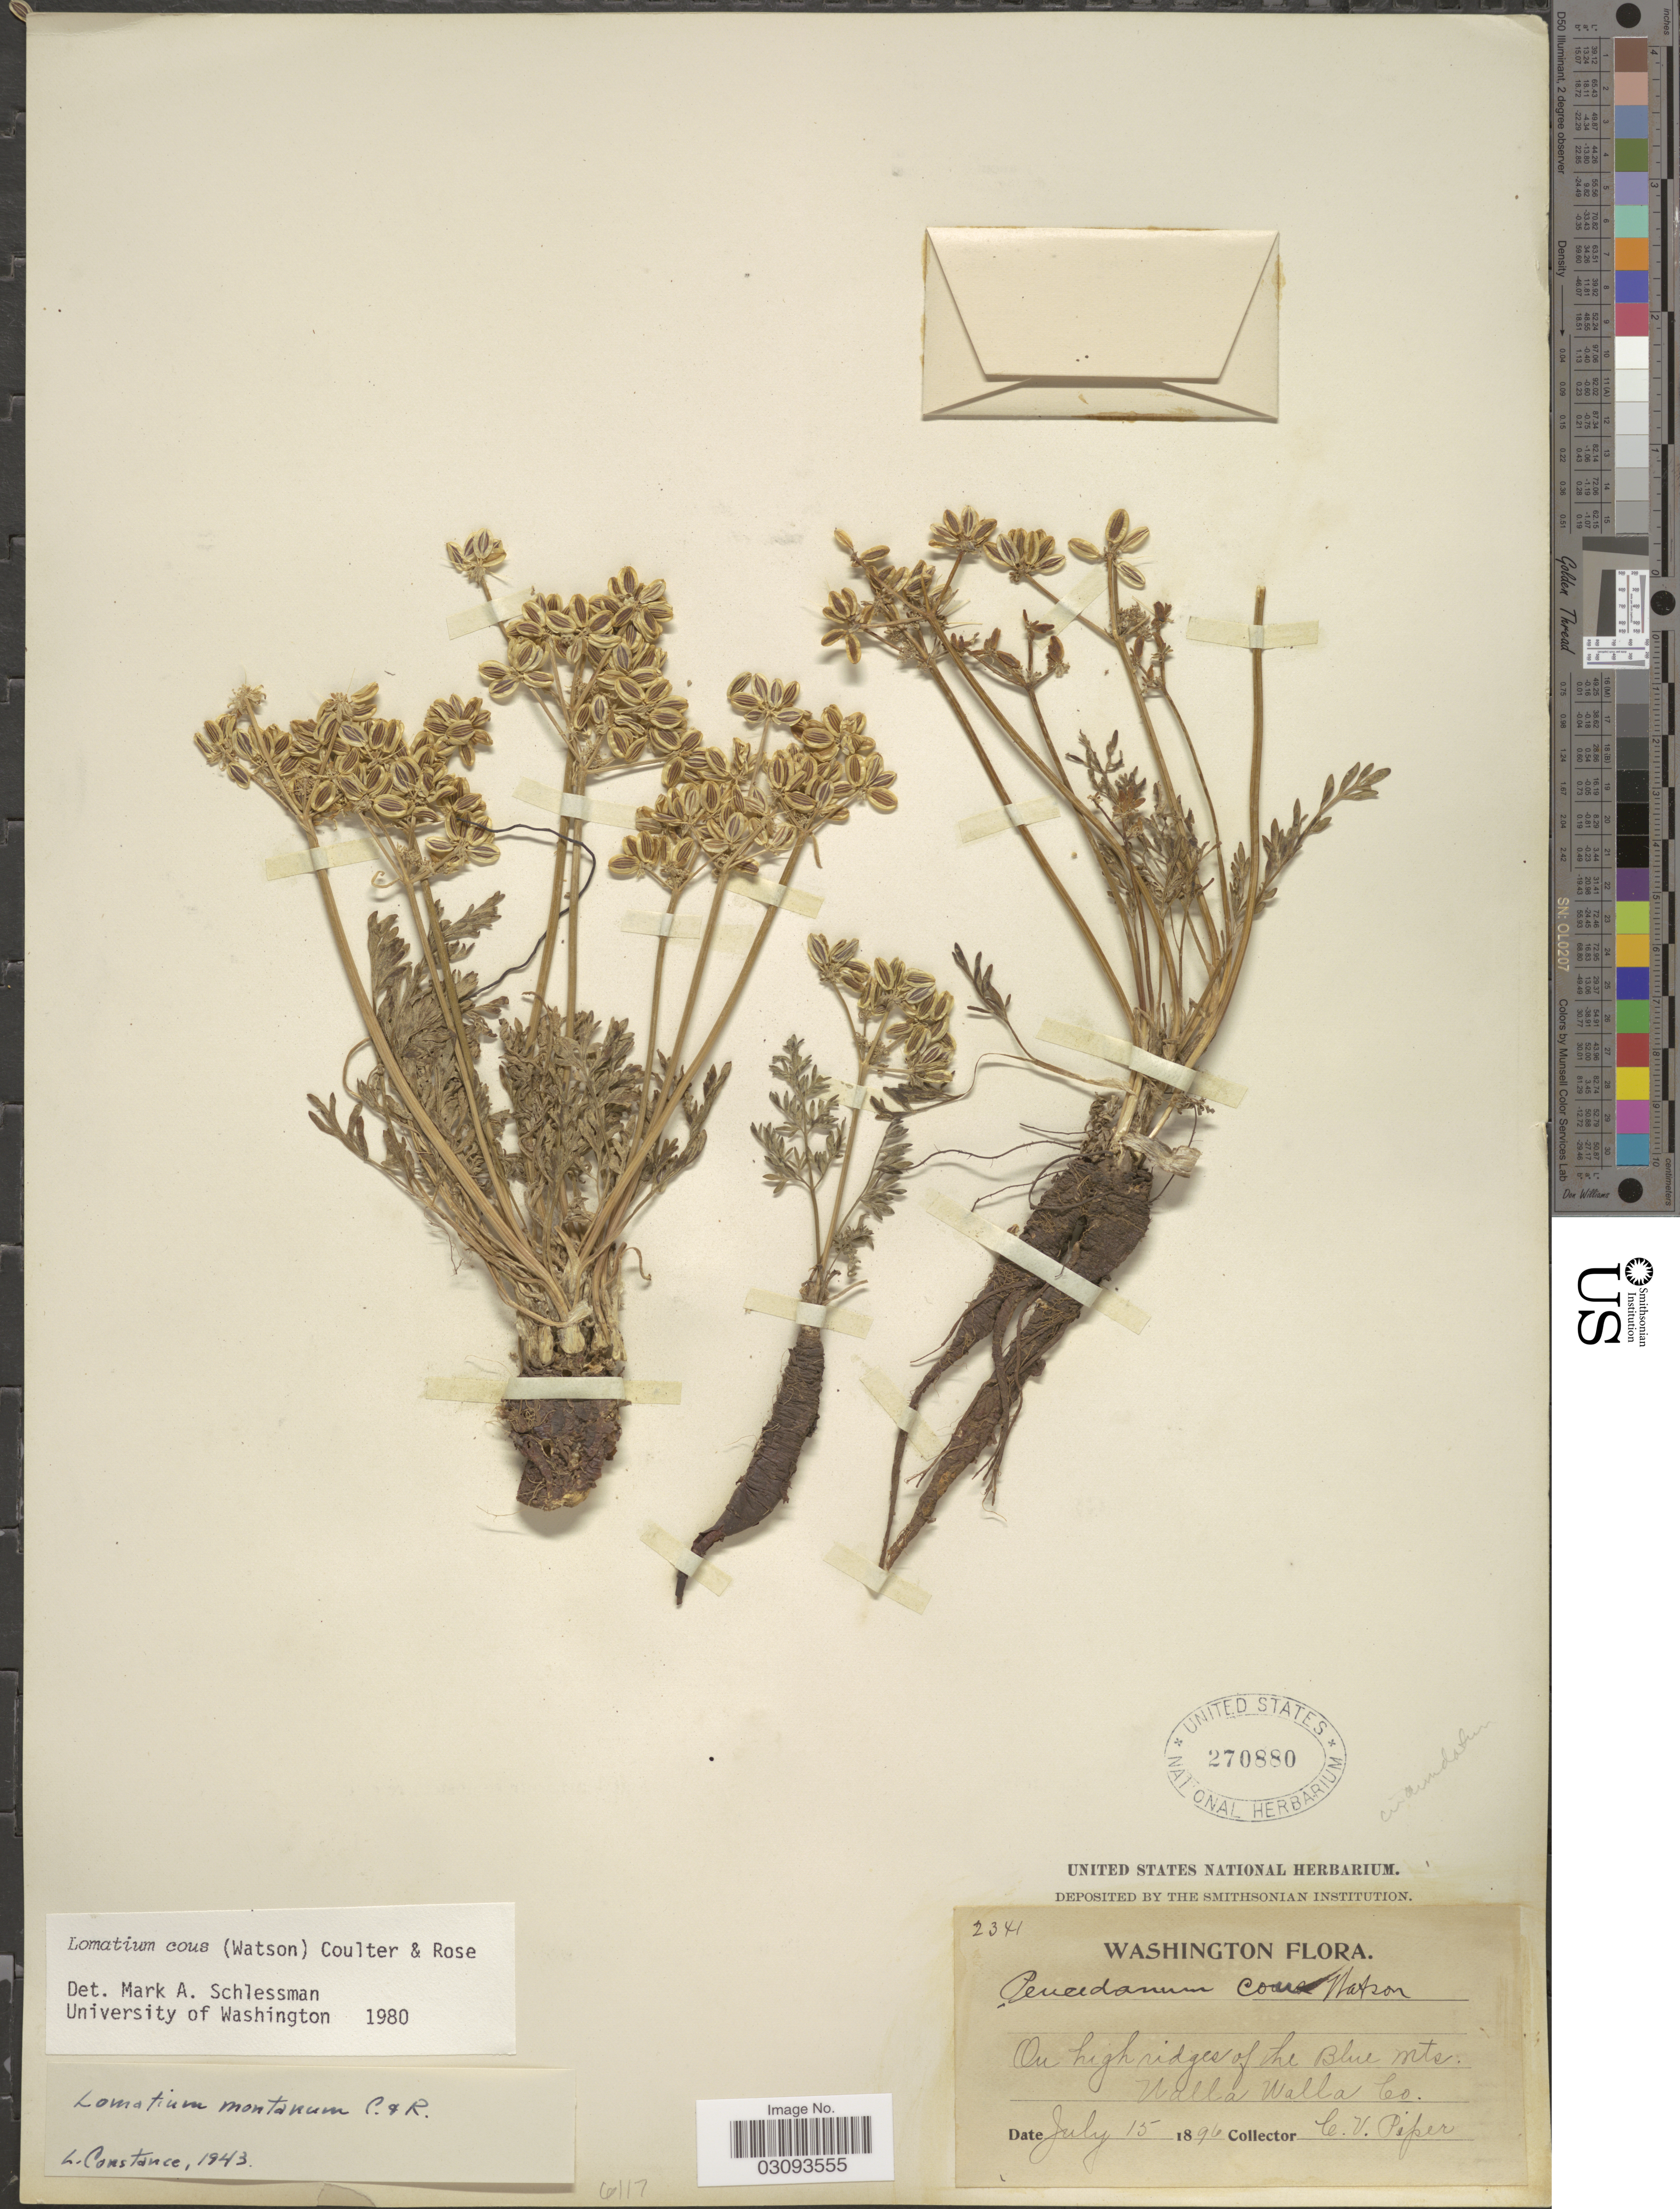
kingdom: Plantae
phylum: Tracheophyta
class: Magnoliopsida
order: Apiales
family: Apiaceae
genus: Lomatium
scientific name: Lomatium cous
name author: (S. Watson) J.M. Coult. & Rose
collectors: C. V. Piper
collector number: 2341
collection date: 1896-07-15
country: United States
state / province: Washington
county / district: Walla Walla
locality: On high ridges of the Blue Mts. Walla Walla Co.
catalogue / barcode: US 270880